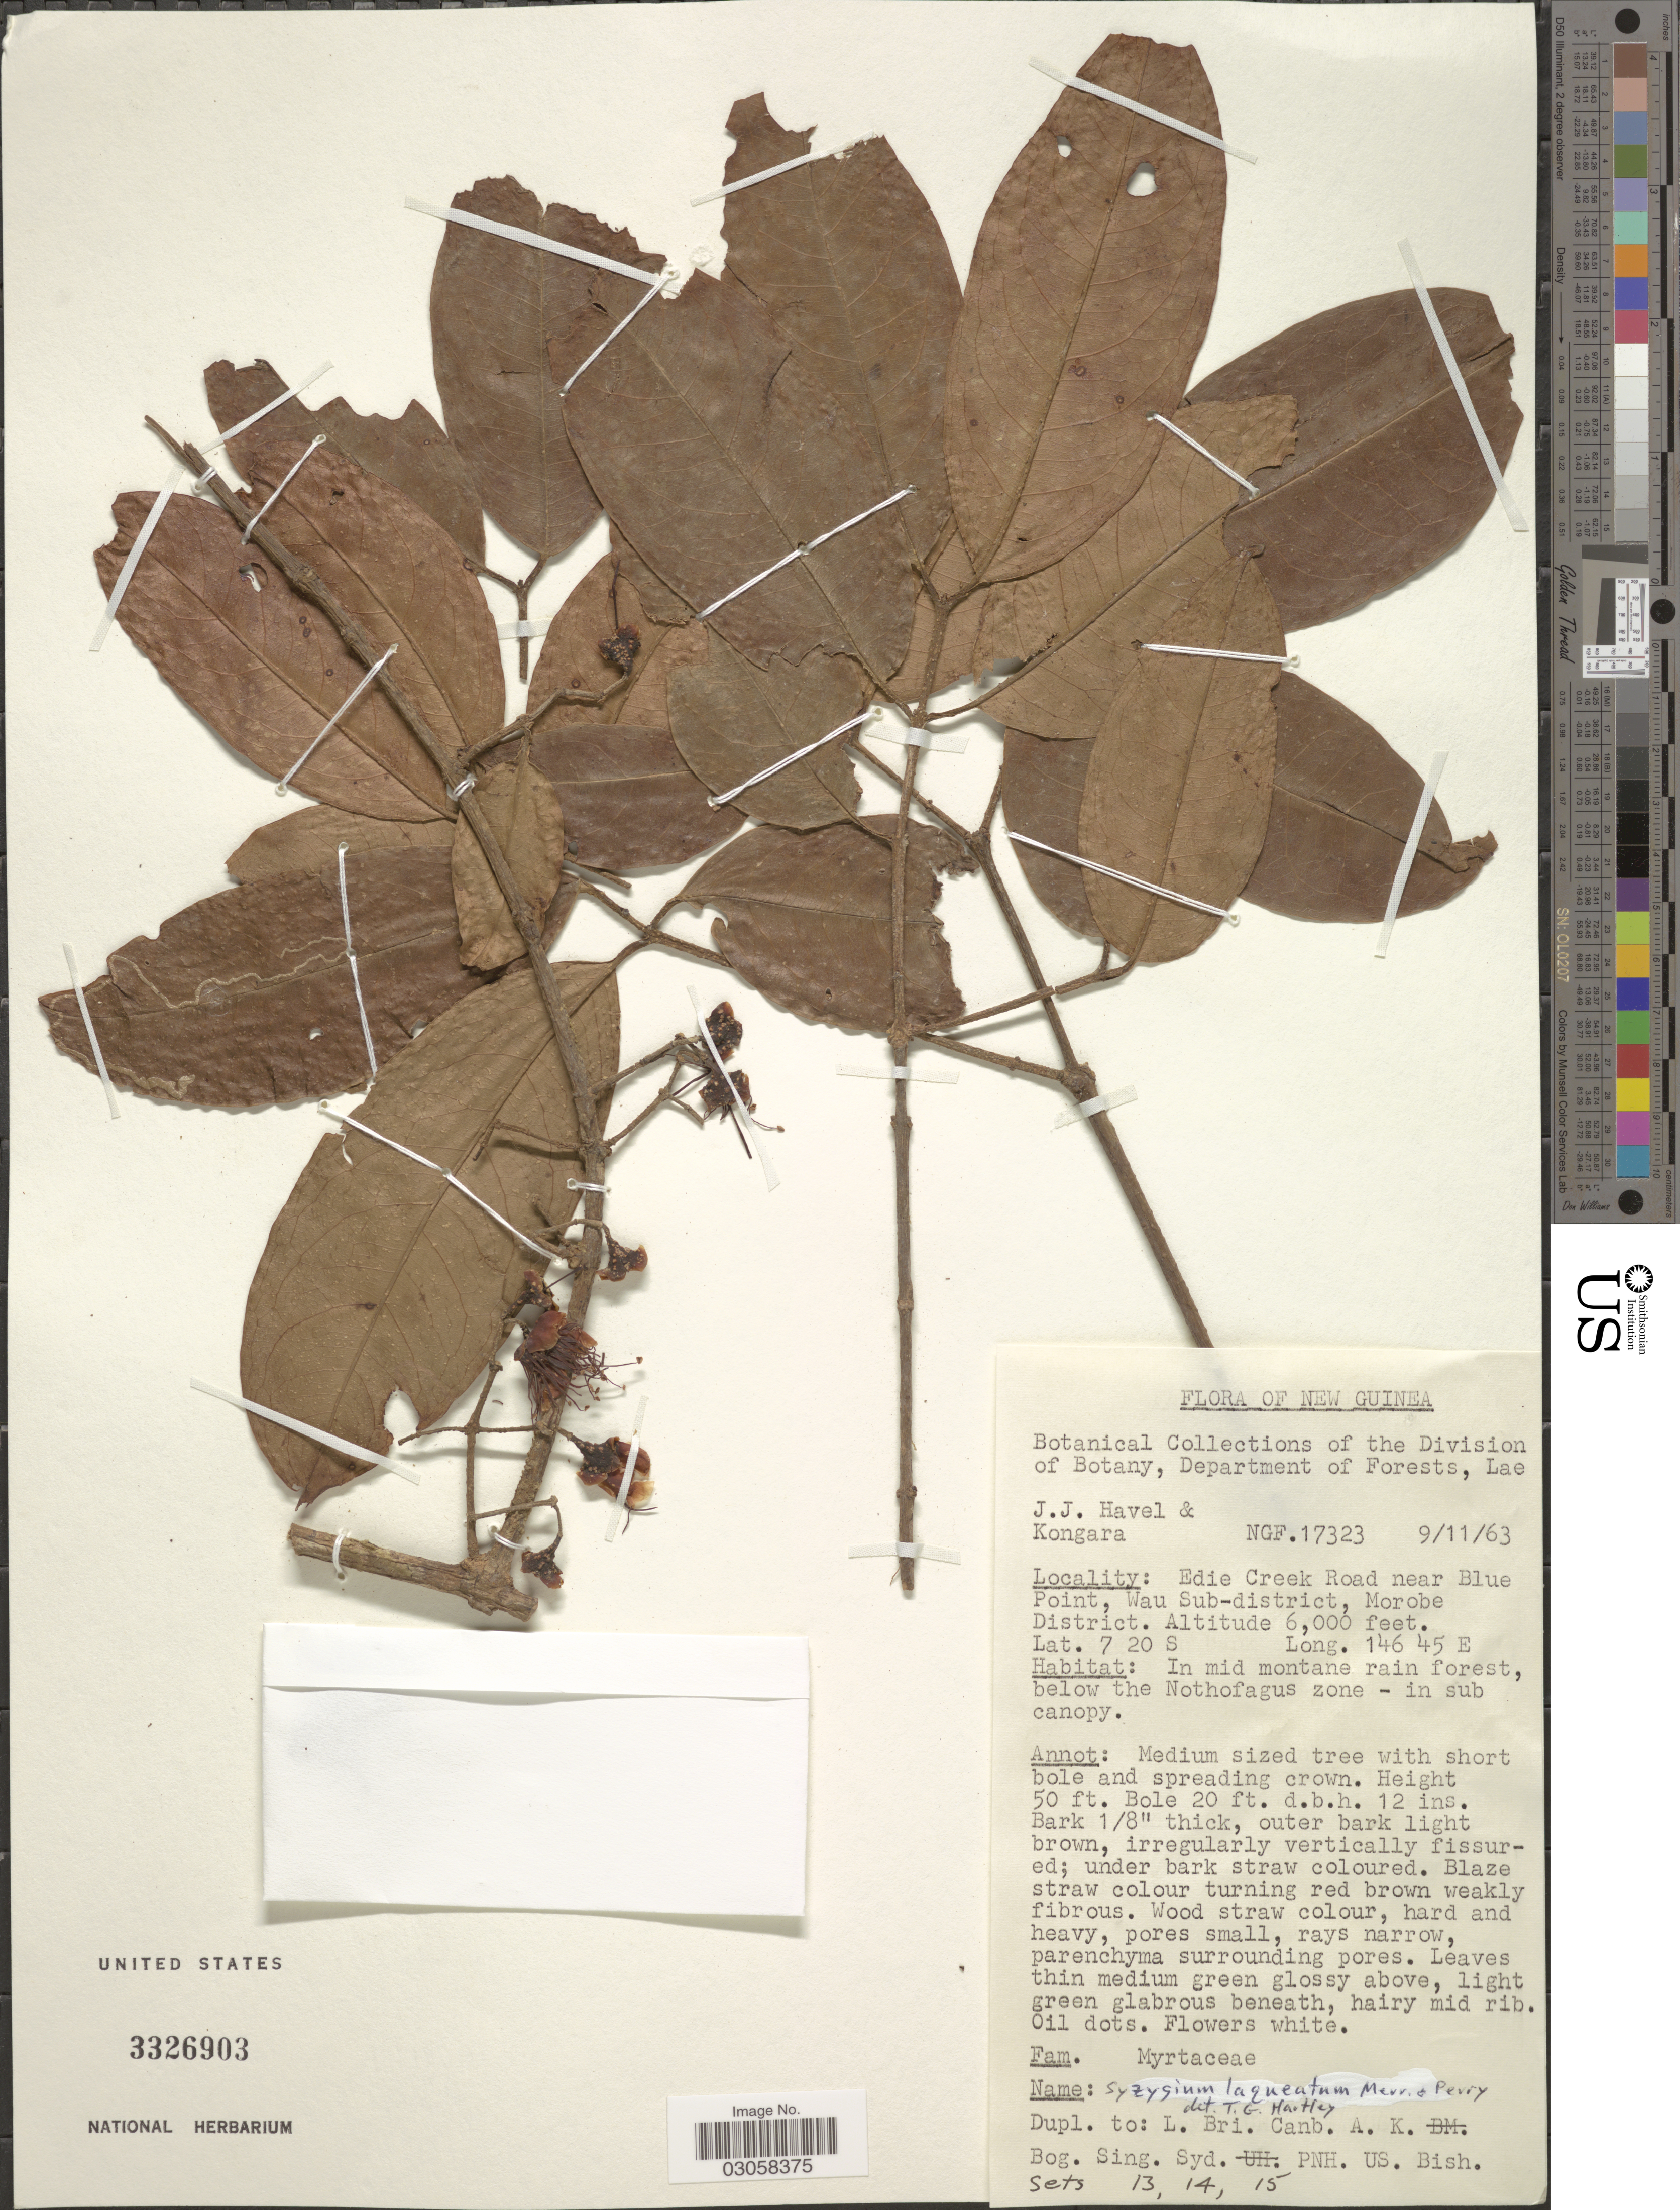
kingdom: Plantae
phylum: Tracheophyta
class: Magnoliopsida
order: Myrtales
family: Myrtaceae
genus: Syzygium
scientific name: Syzygium laqueatum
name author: Merr. & L.M. Perry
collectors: J. Havel & -. Kongara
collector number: NGF 17323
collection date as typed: Transcribed d/m/y: 19/11/63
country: Papua New Guinea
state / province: Morobe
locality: New Guinea. Edie Creek Road near Blue Point, Wau Sub-district, Morobe District. In mid montane rainf forest, below the Nothofagus zone - in sub canopy.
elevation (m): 1829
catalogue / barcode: US 3326903